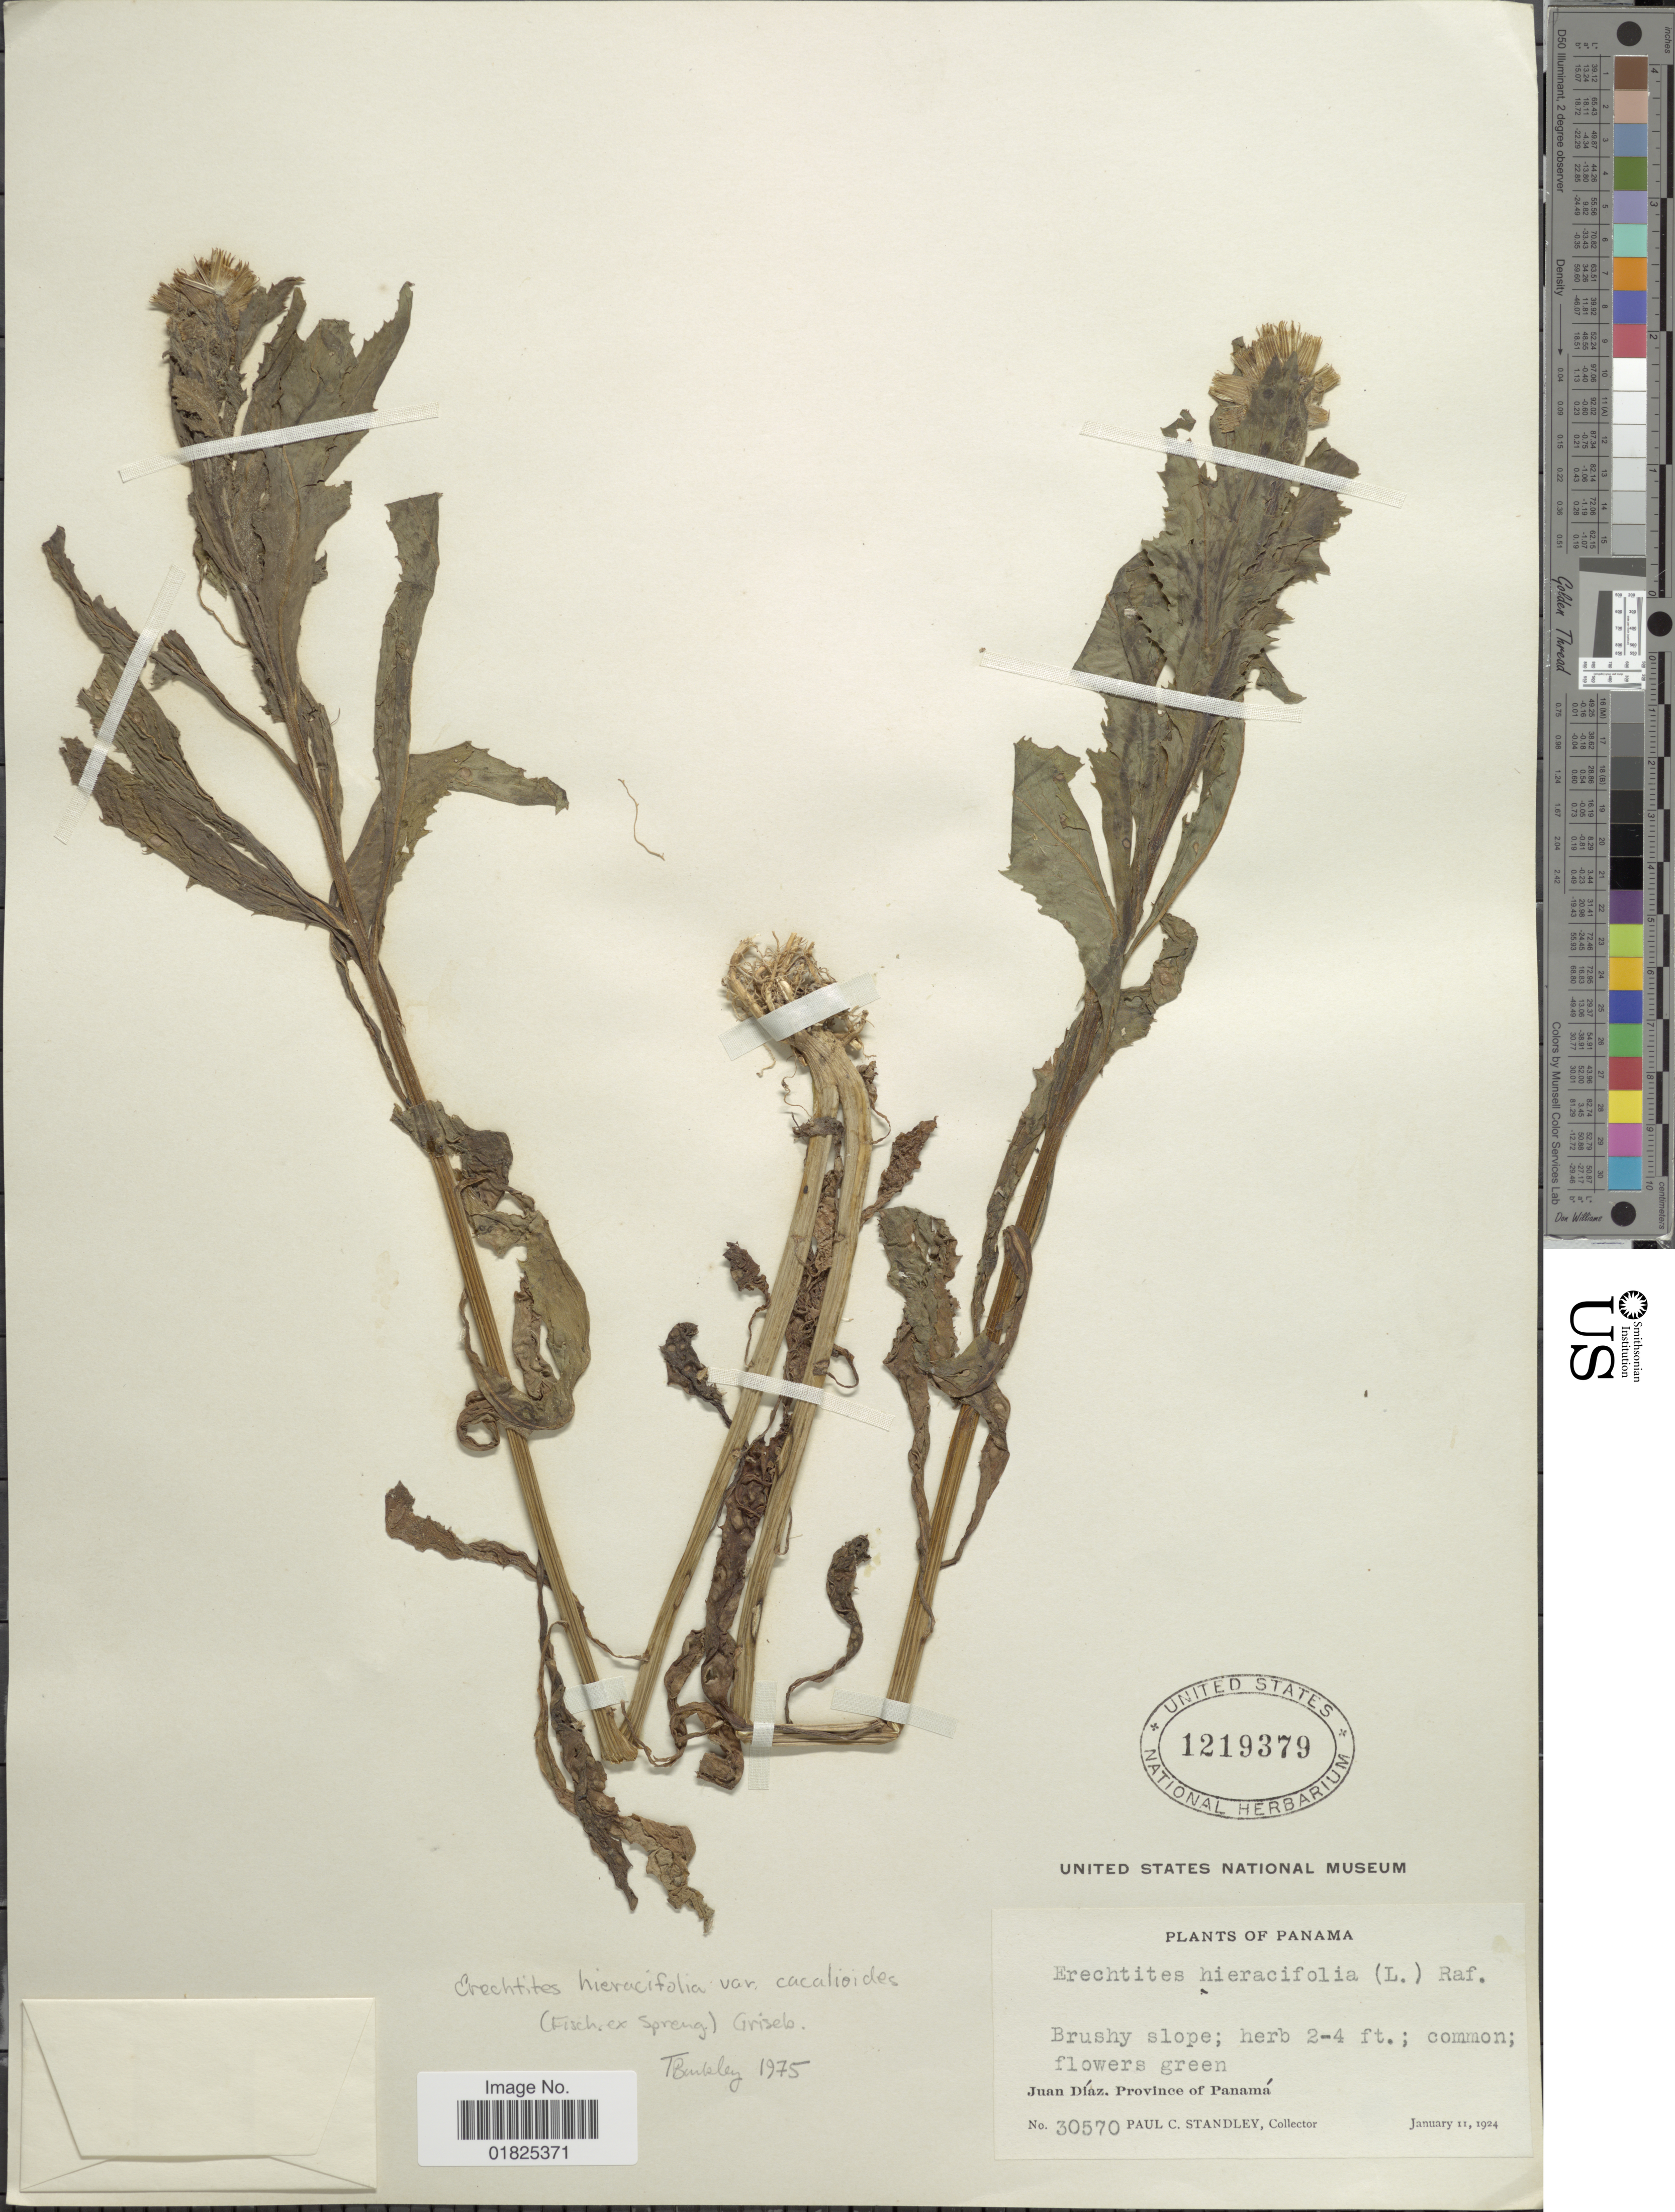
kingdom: Plantae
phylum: Tracheophyta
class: Magnoliopsida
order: Asterales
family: Asteraceae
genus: Erechtites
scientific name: Erechtites hieraciifolius var. cacaliodes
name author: (Fisch. ex Spreng.) Less. ex Griseb.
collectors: P. C. Standley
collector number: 30570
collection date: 1924-01-11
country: Panama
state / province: Panamá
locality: Juan Diaz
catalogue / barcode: US 1219379